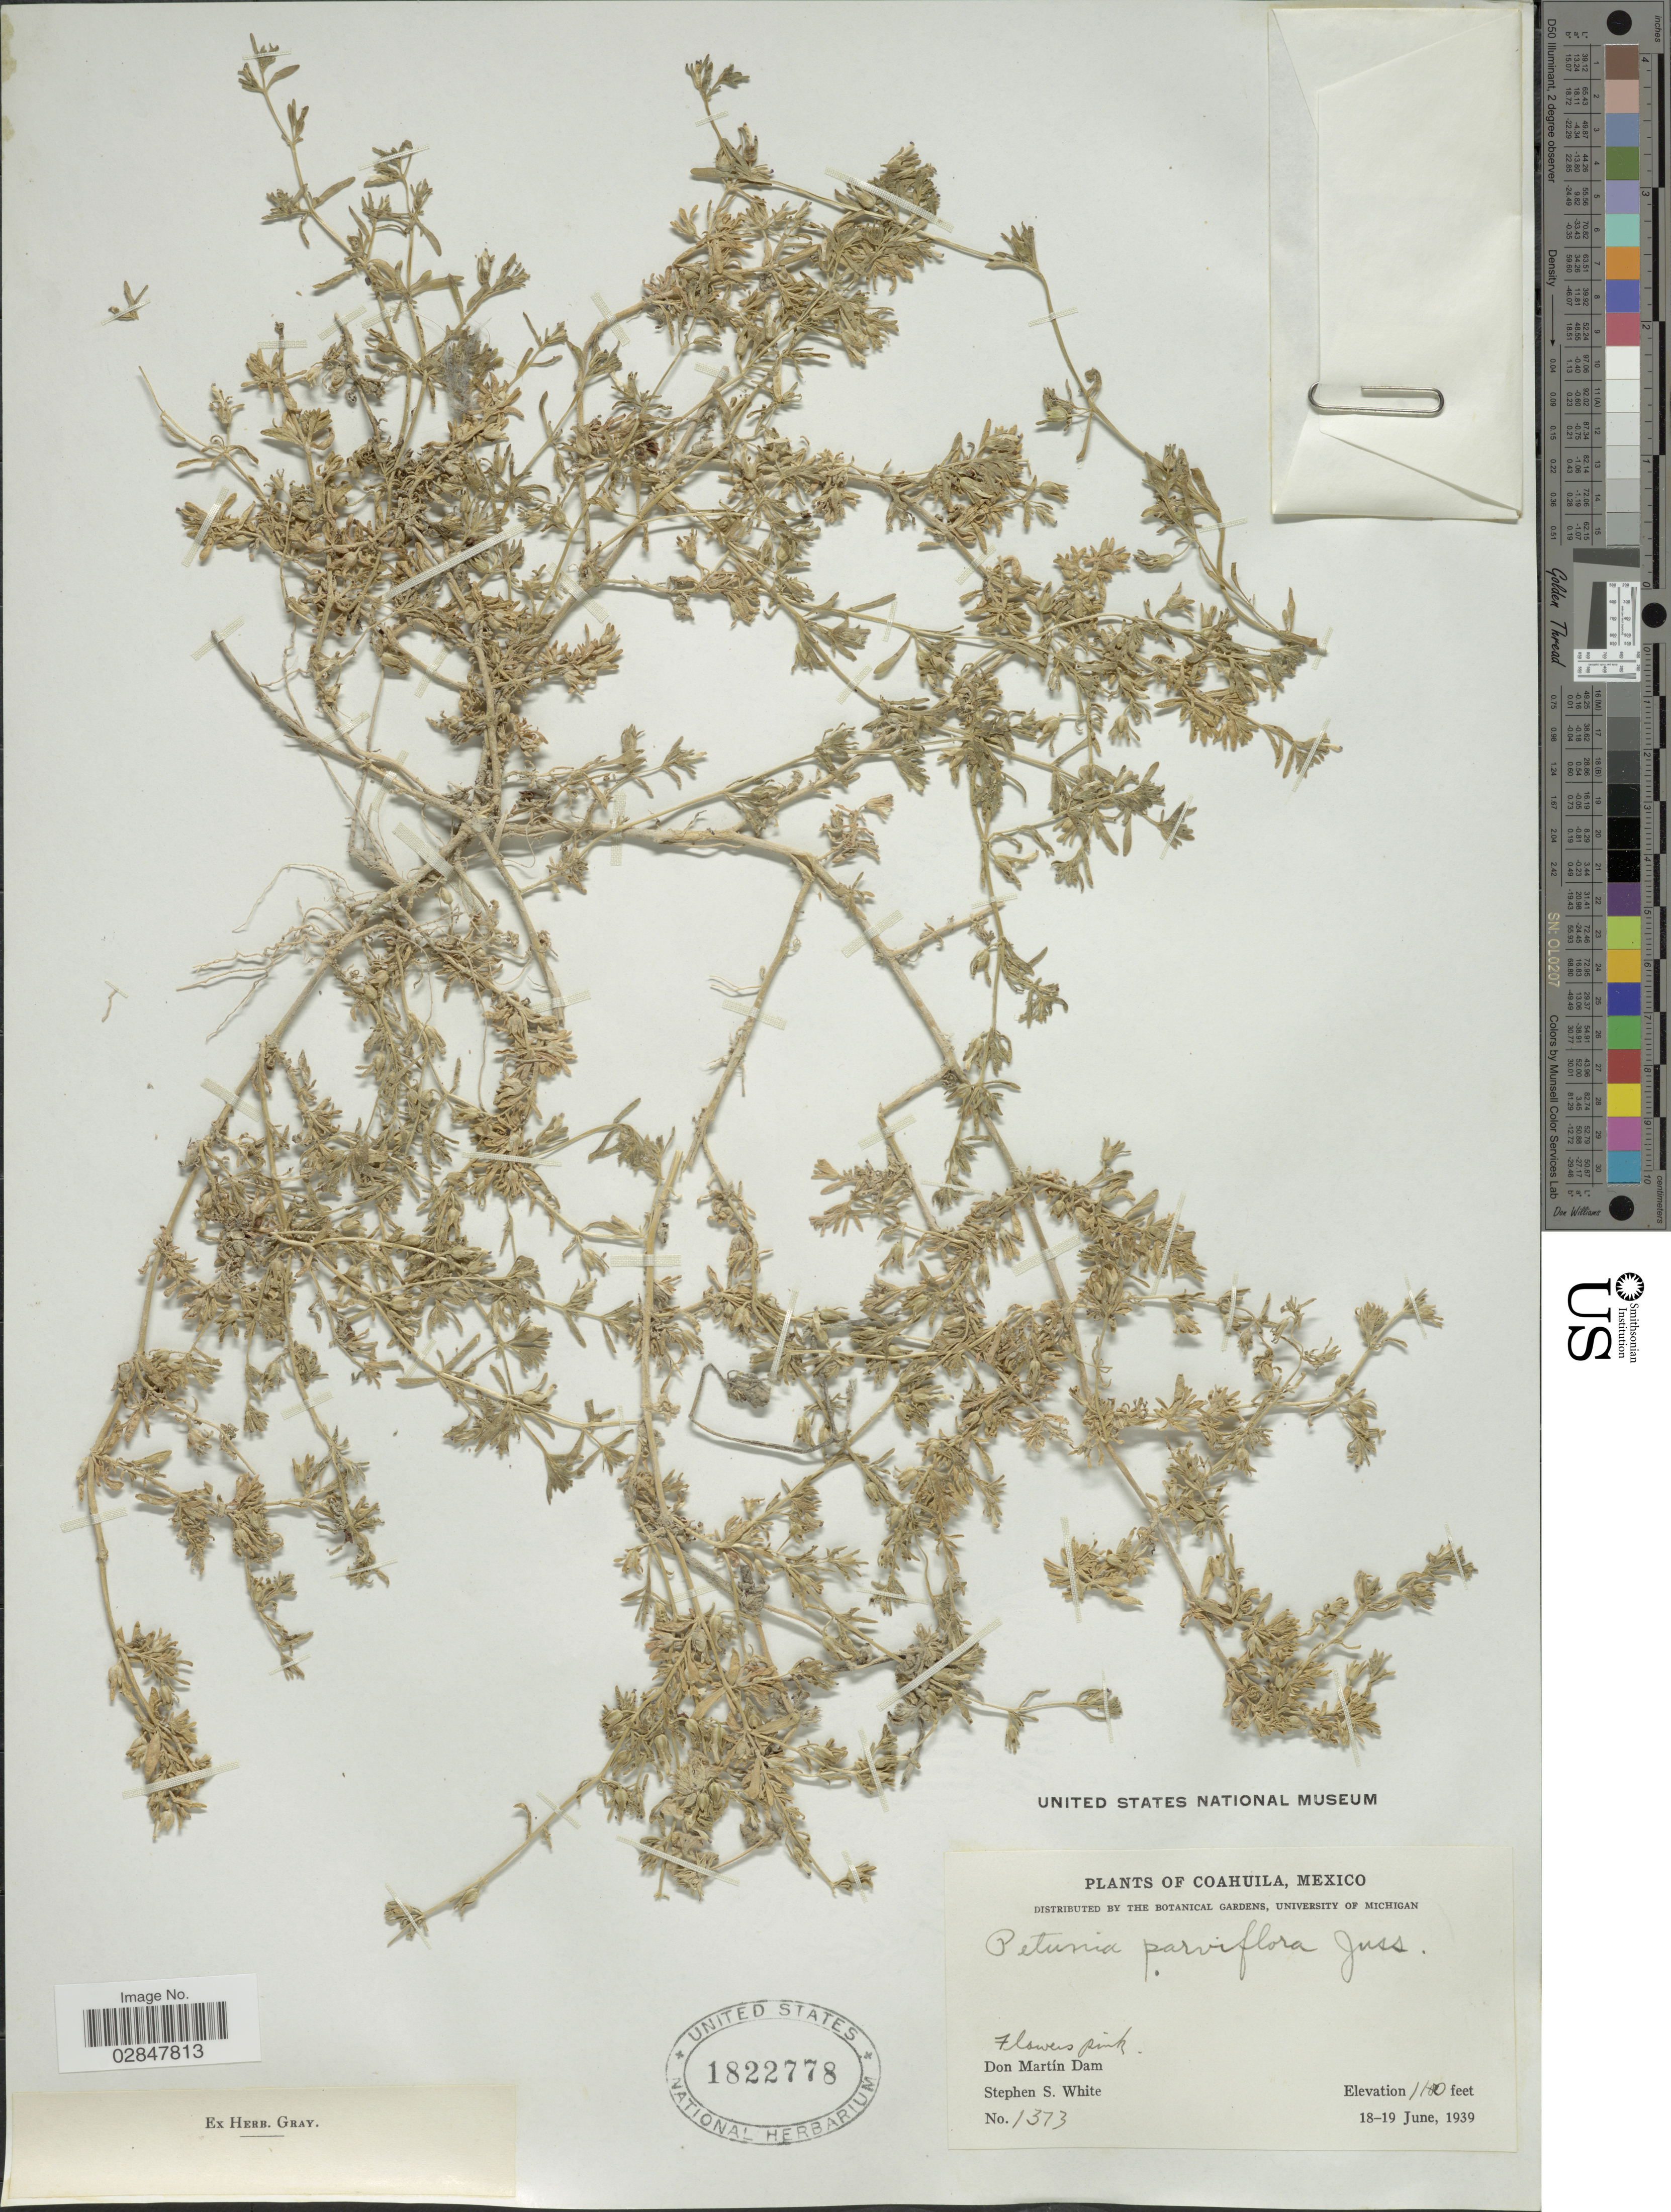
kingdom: Plantae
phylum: Tracheophyta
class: Magnoliopsida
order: Solanales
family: Solanaceae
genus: Petunia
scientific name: Petunia parviflora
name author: Juss.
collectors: S. S. White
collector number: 1373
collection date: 1939-06-18/1939-06-19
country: Mexico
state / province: Coahuila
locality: Don Martín Dam.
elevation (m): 335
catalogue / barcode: US 1822778